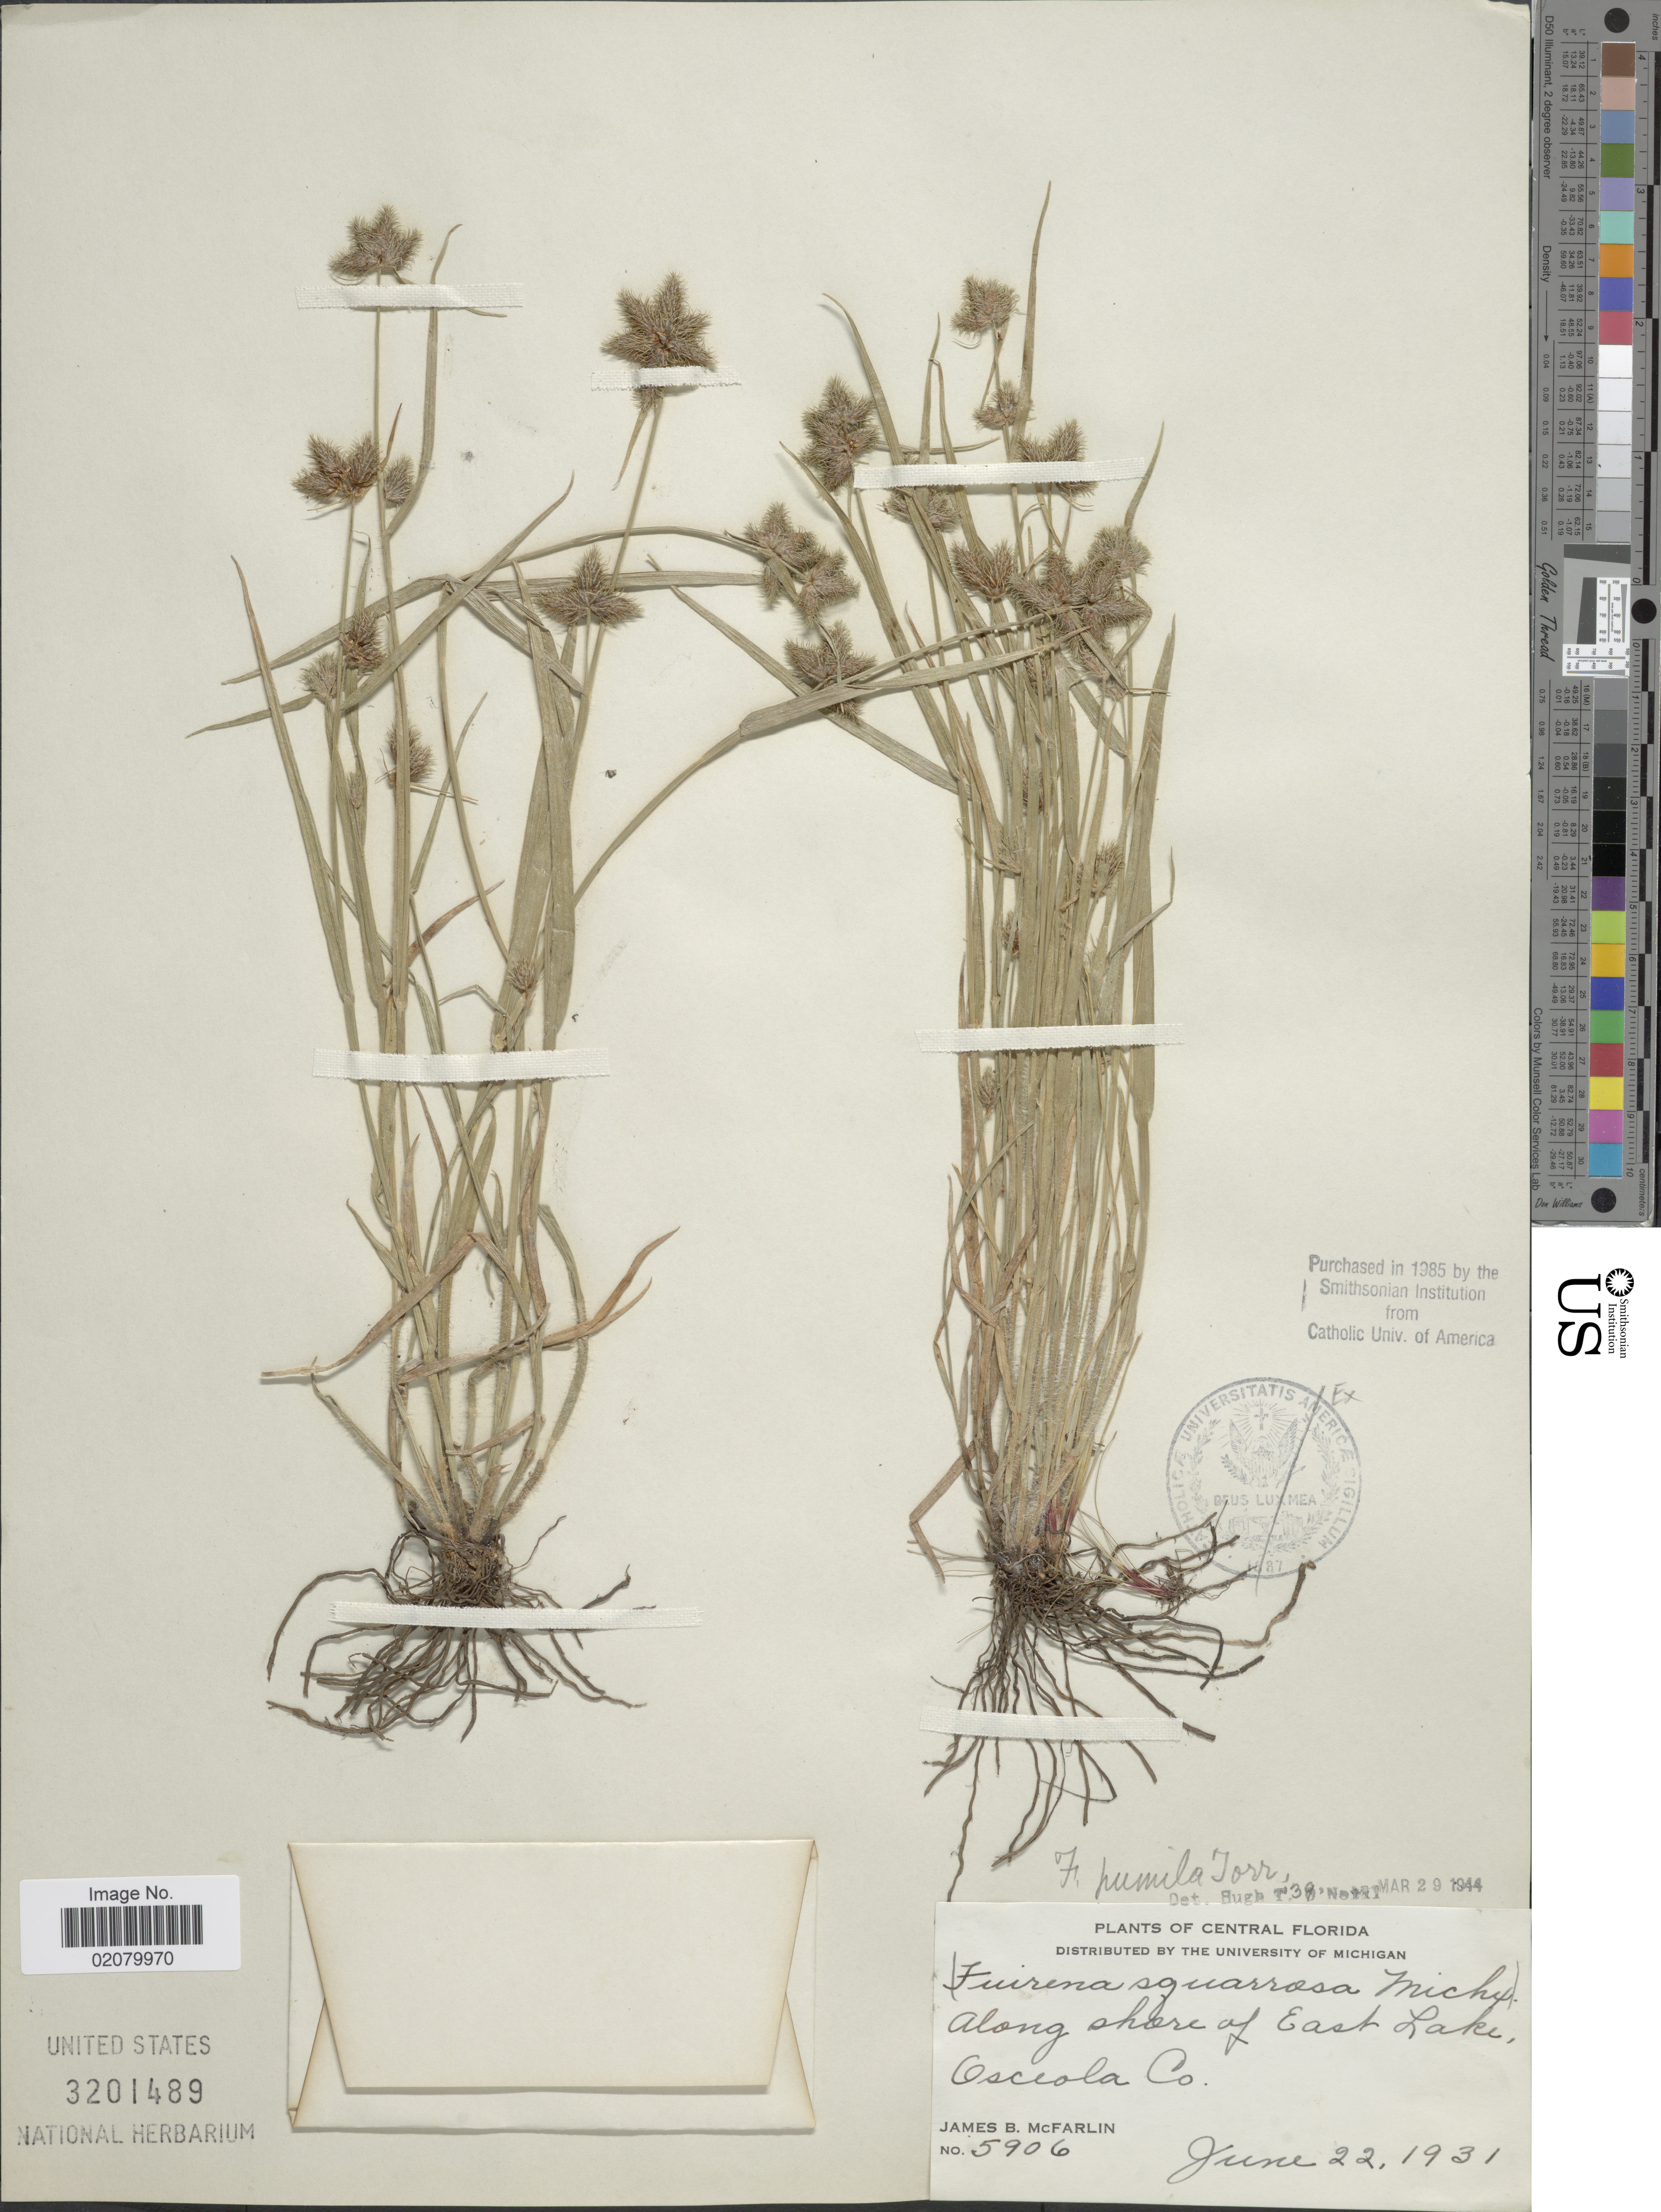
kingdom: Plantae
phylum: Tracheophyta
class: Liliopsida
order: Poales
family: Cyperaceae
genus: Fuirena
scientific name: Fuirena squarrosa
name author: Michx.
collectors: J. McFarlin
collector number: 5906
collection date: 1931-06-22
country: United States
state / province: Florida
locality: Central Florida. Along shore of East Lake, Osceola Co.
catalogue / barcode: US 3201489